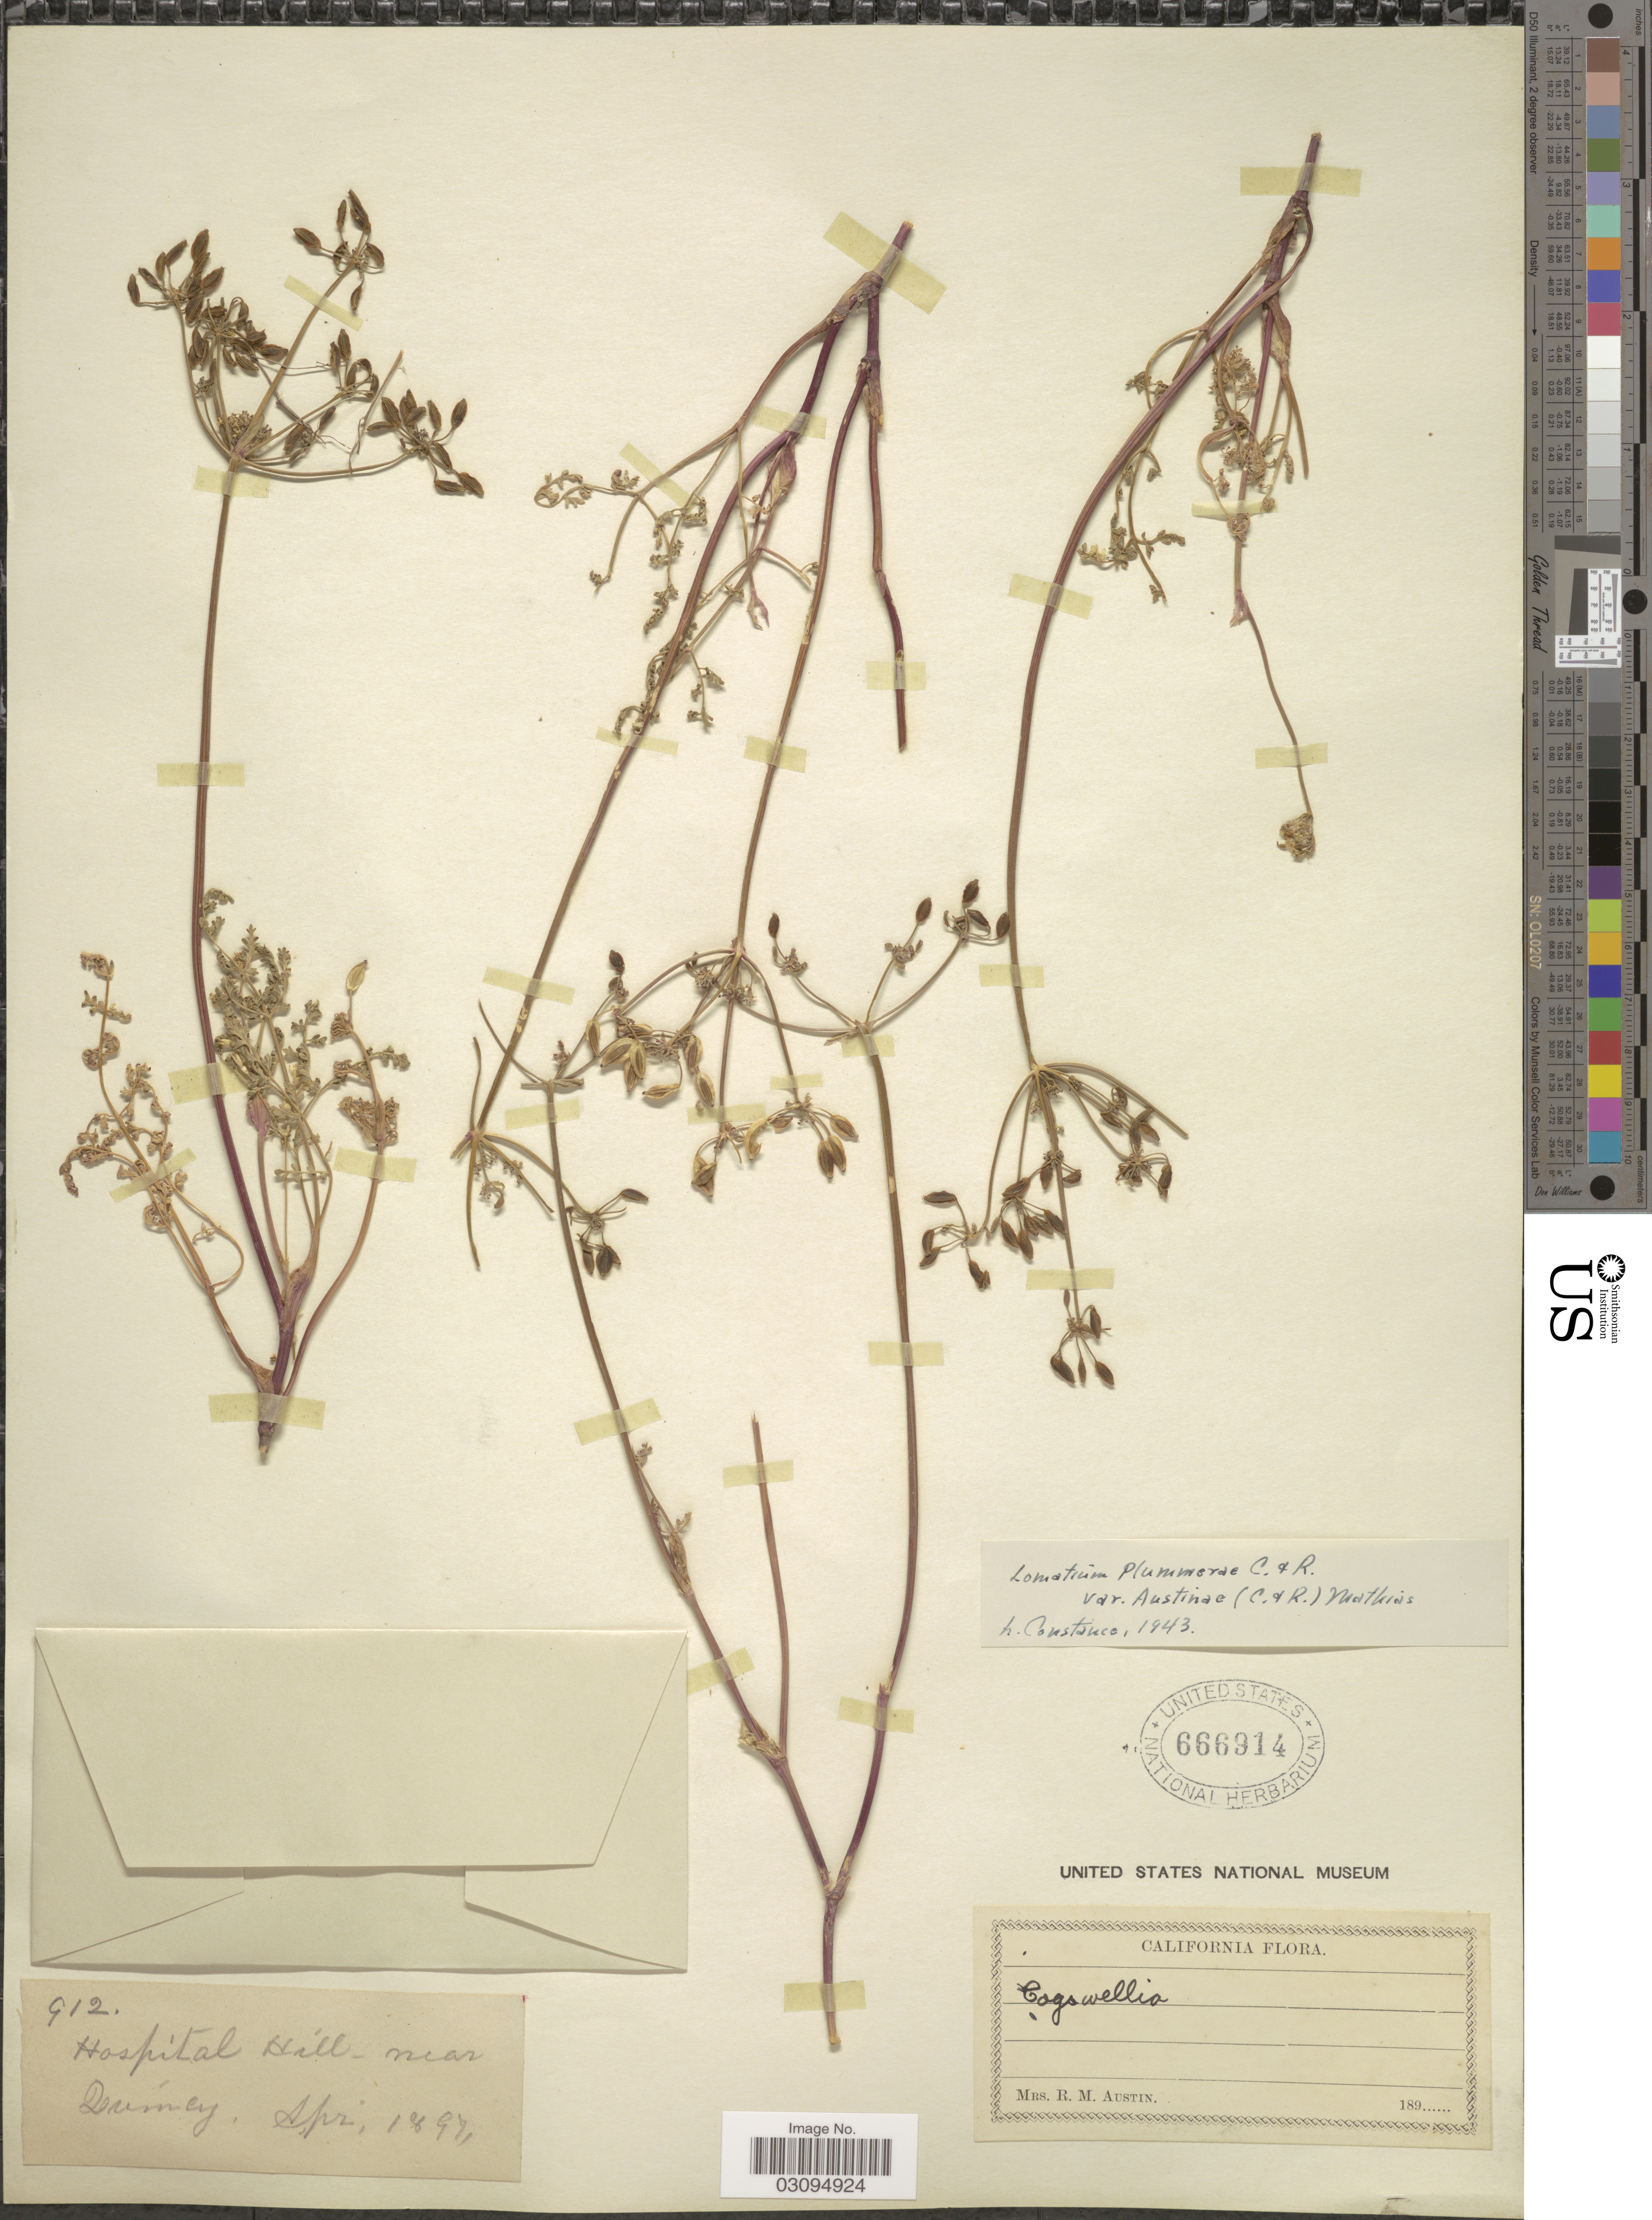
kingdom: Plantae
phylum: Tracheophyta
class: Magnoliopsida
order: Apiales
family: Apiaceae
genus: Lomatium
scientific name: Lomatium plummerae var. austiniae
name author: (J.M. Coult. & Rose) Mathias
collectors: R. Austin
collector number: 912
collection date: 1897-04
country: United States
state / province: California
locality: Hospitall Hill - near Quincy.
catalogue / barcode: US 666914